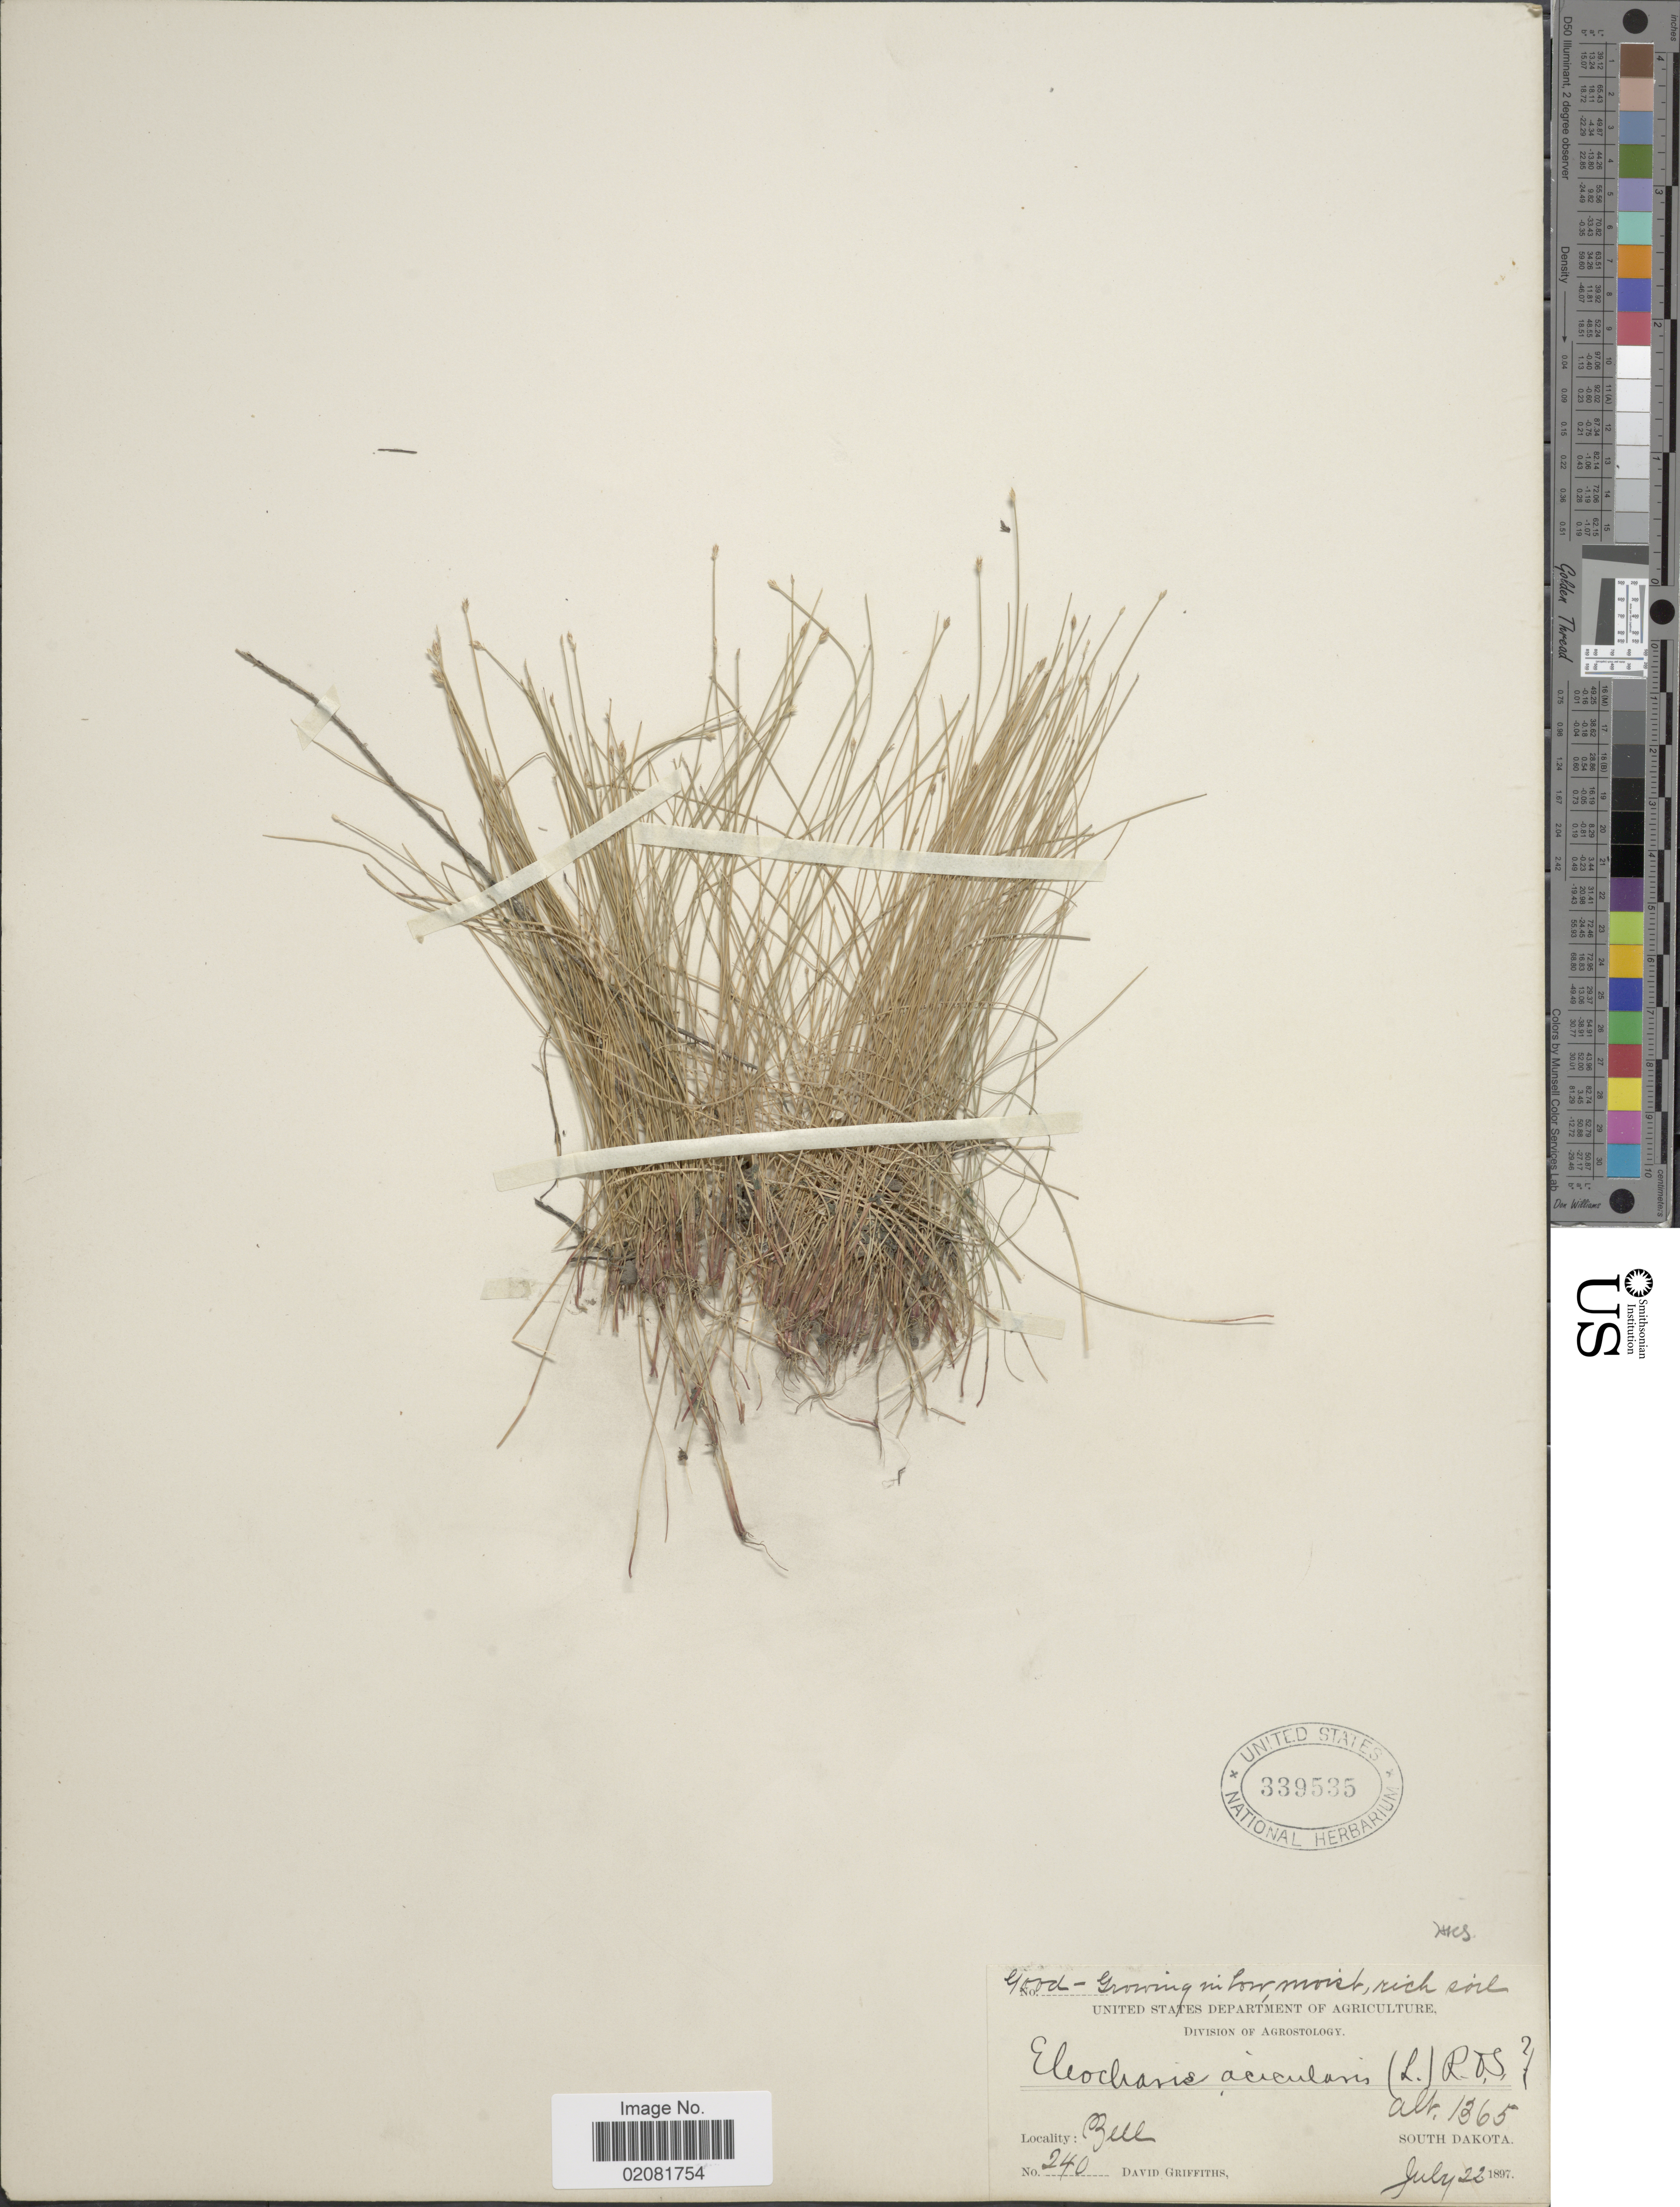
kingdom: Plantae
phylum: Tracheophyta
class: Liliopsida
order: Poales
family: Cyperaceae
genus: Eleocharis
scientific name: Eleocharis acicularis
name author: (L.) Roem. & Schult.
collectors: D. Griffiths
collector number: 240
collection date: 1897-07-22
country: United States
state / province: South Dakota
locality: Bell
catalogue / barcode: US 339535